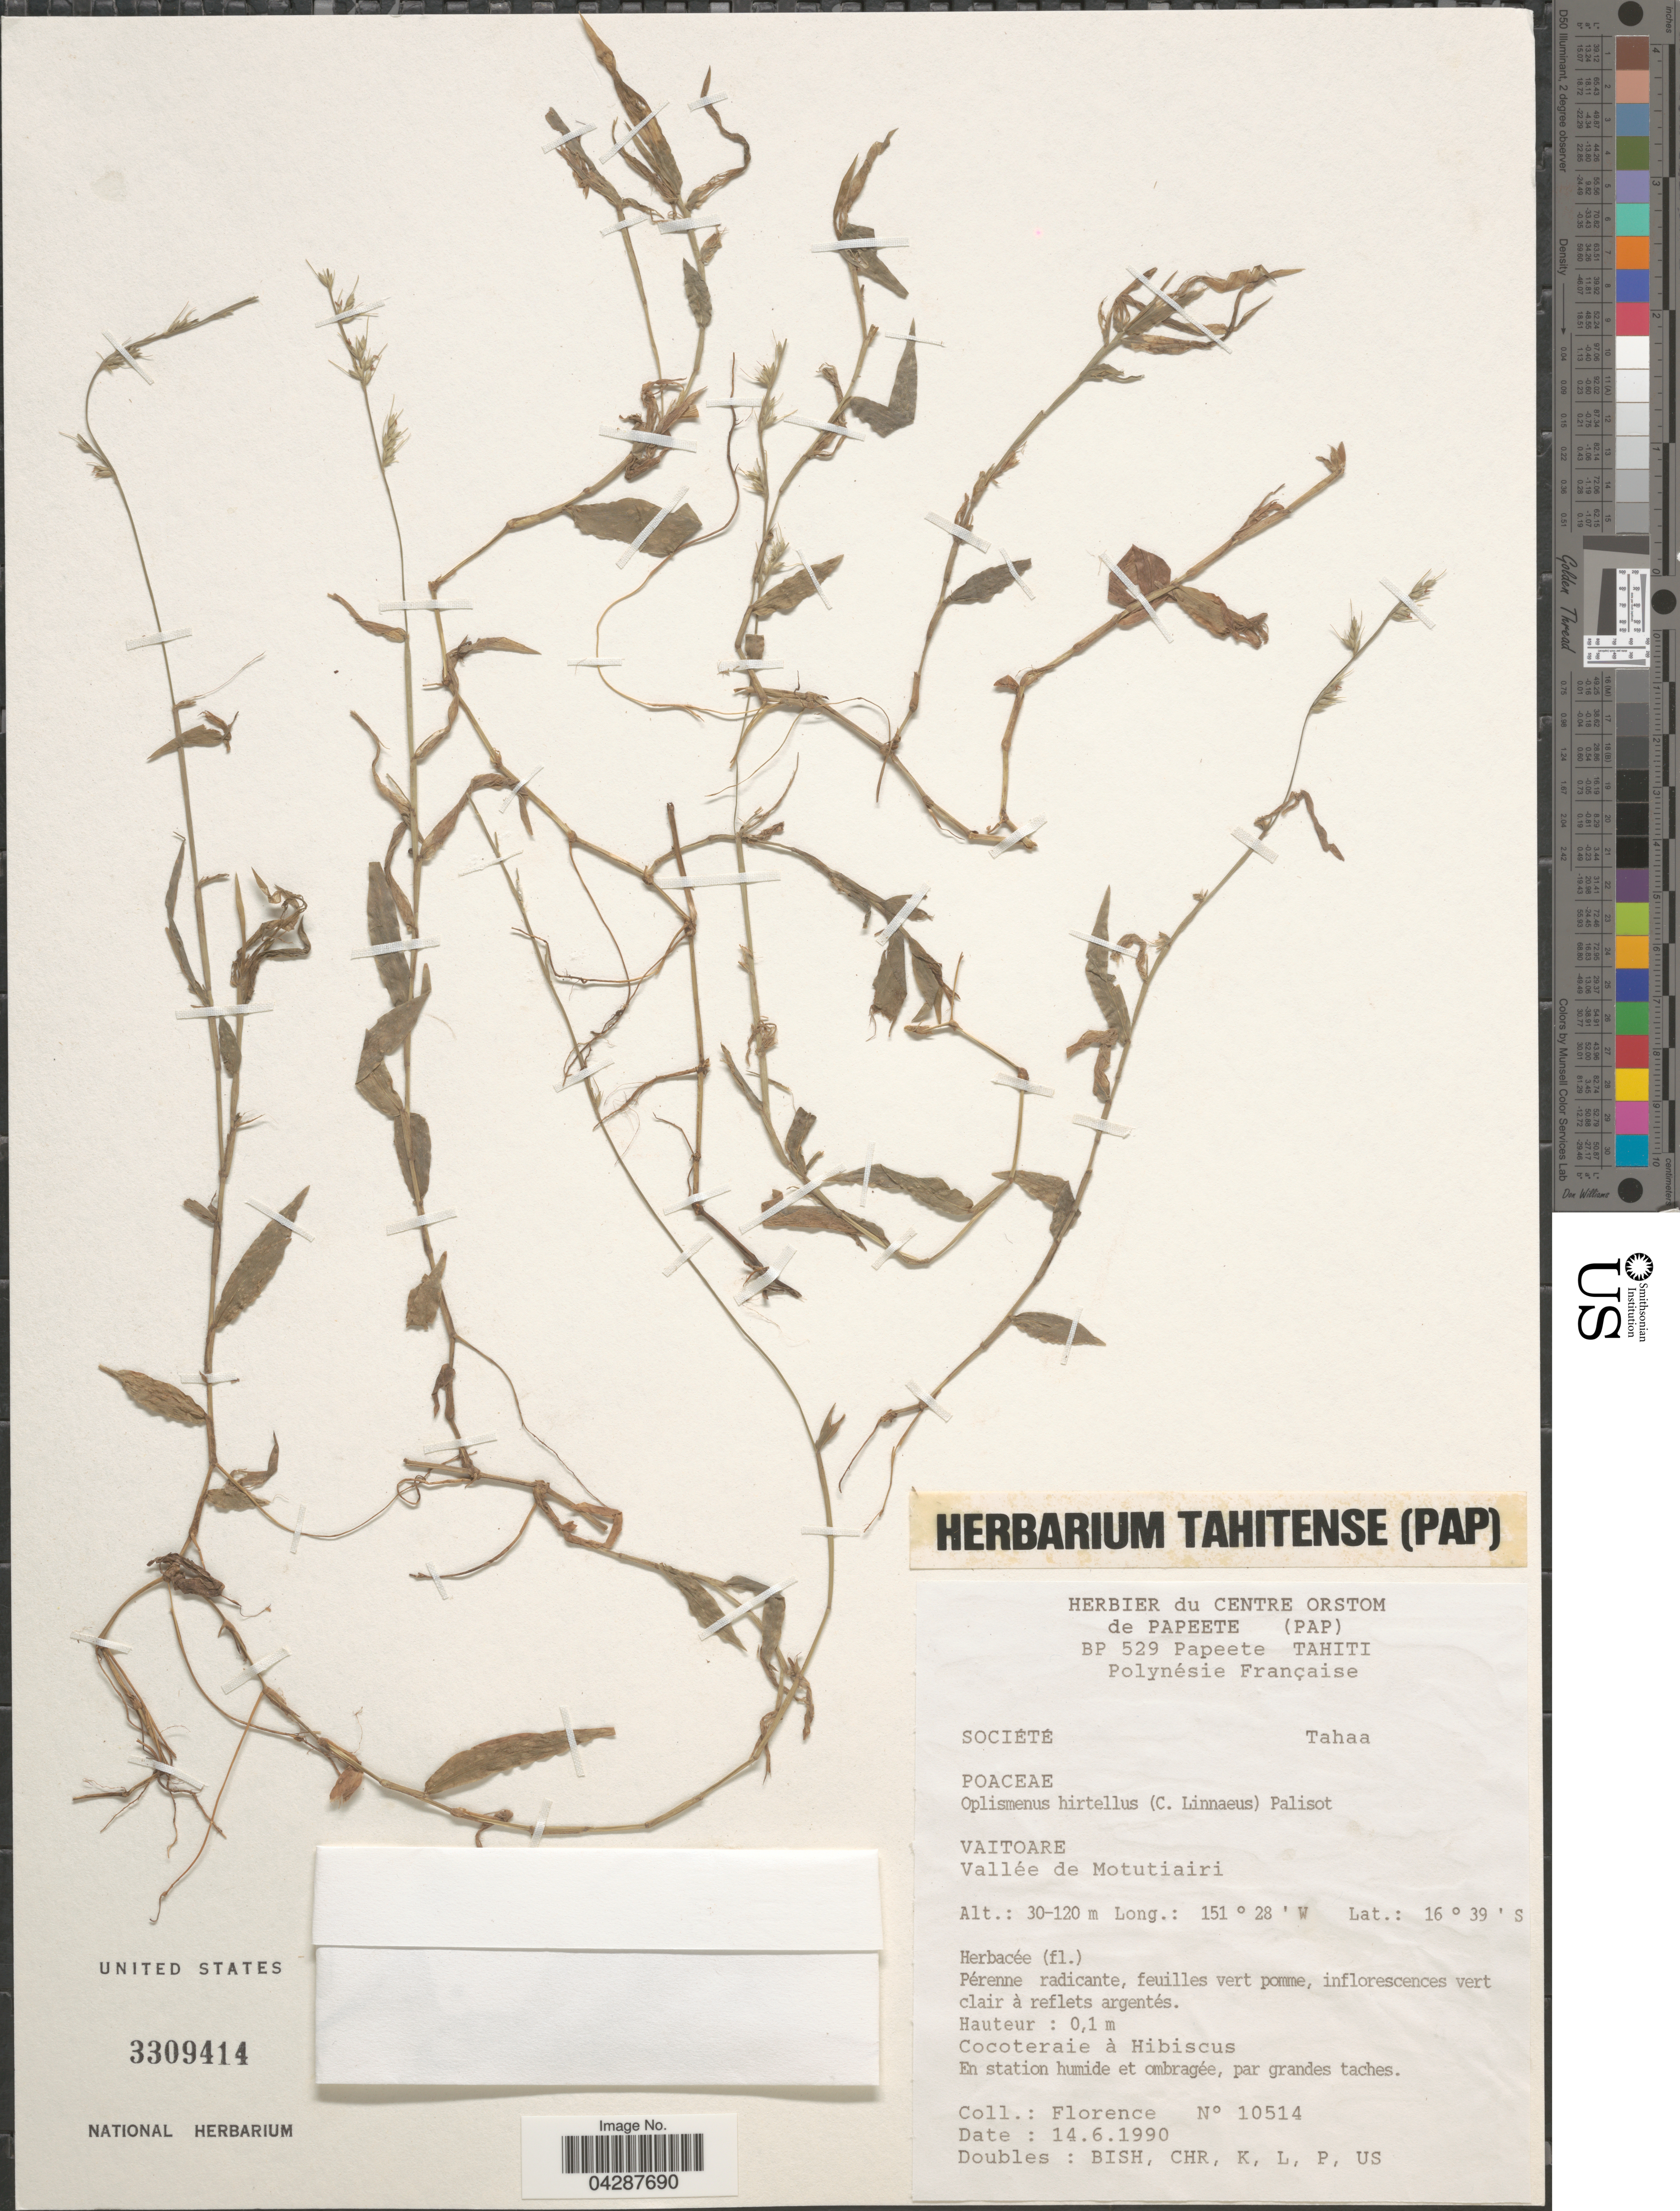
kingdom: Plantae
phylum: Tracheophyta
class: Liliopsida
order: Poales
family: Poaceae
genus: Oplismenus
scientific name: Oplismenus hirtellus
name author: (L.) P. Beauv.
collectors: -. Florence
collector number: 10514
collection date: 1990-06-14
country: French Polynesia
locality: Societe. Tahaa. Vallée de Motutiairi.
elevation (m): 30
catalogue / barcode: US 3309414